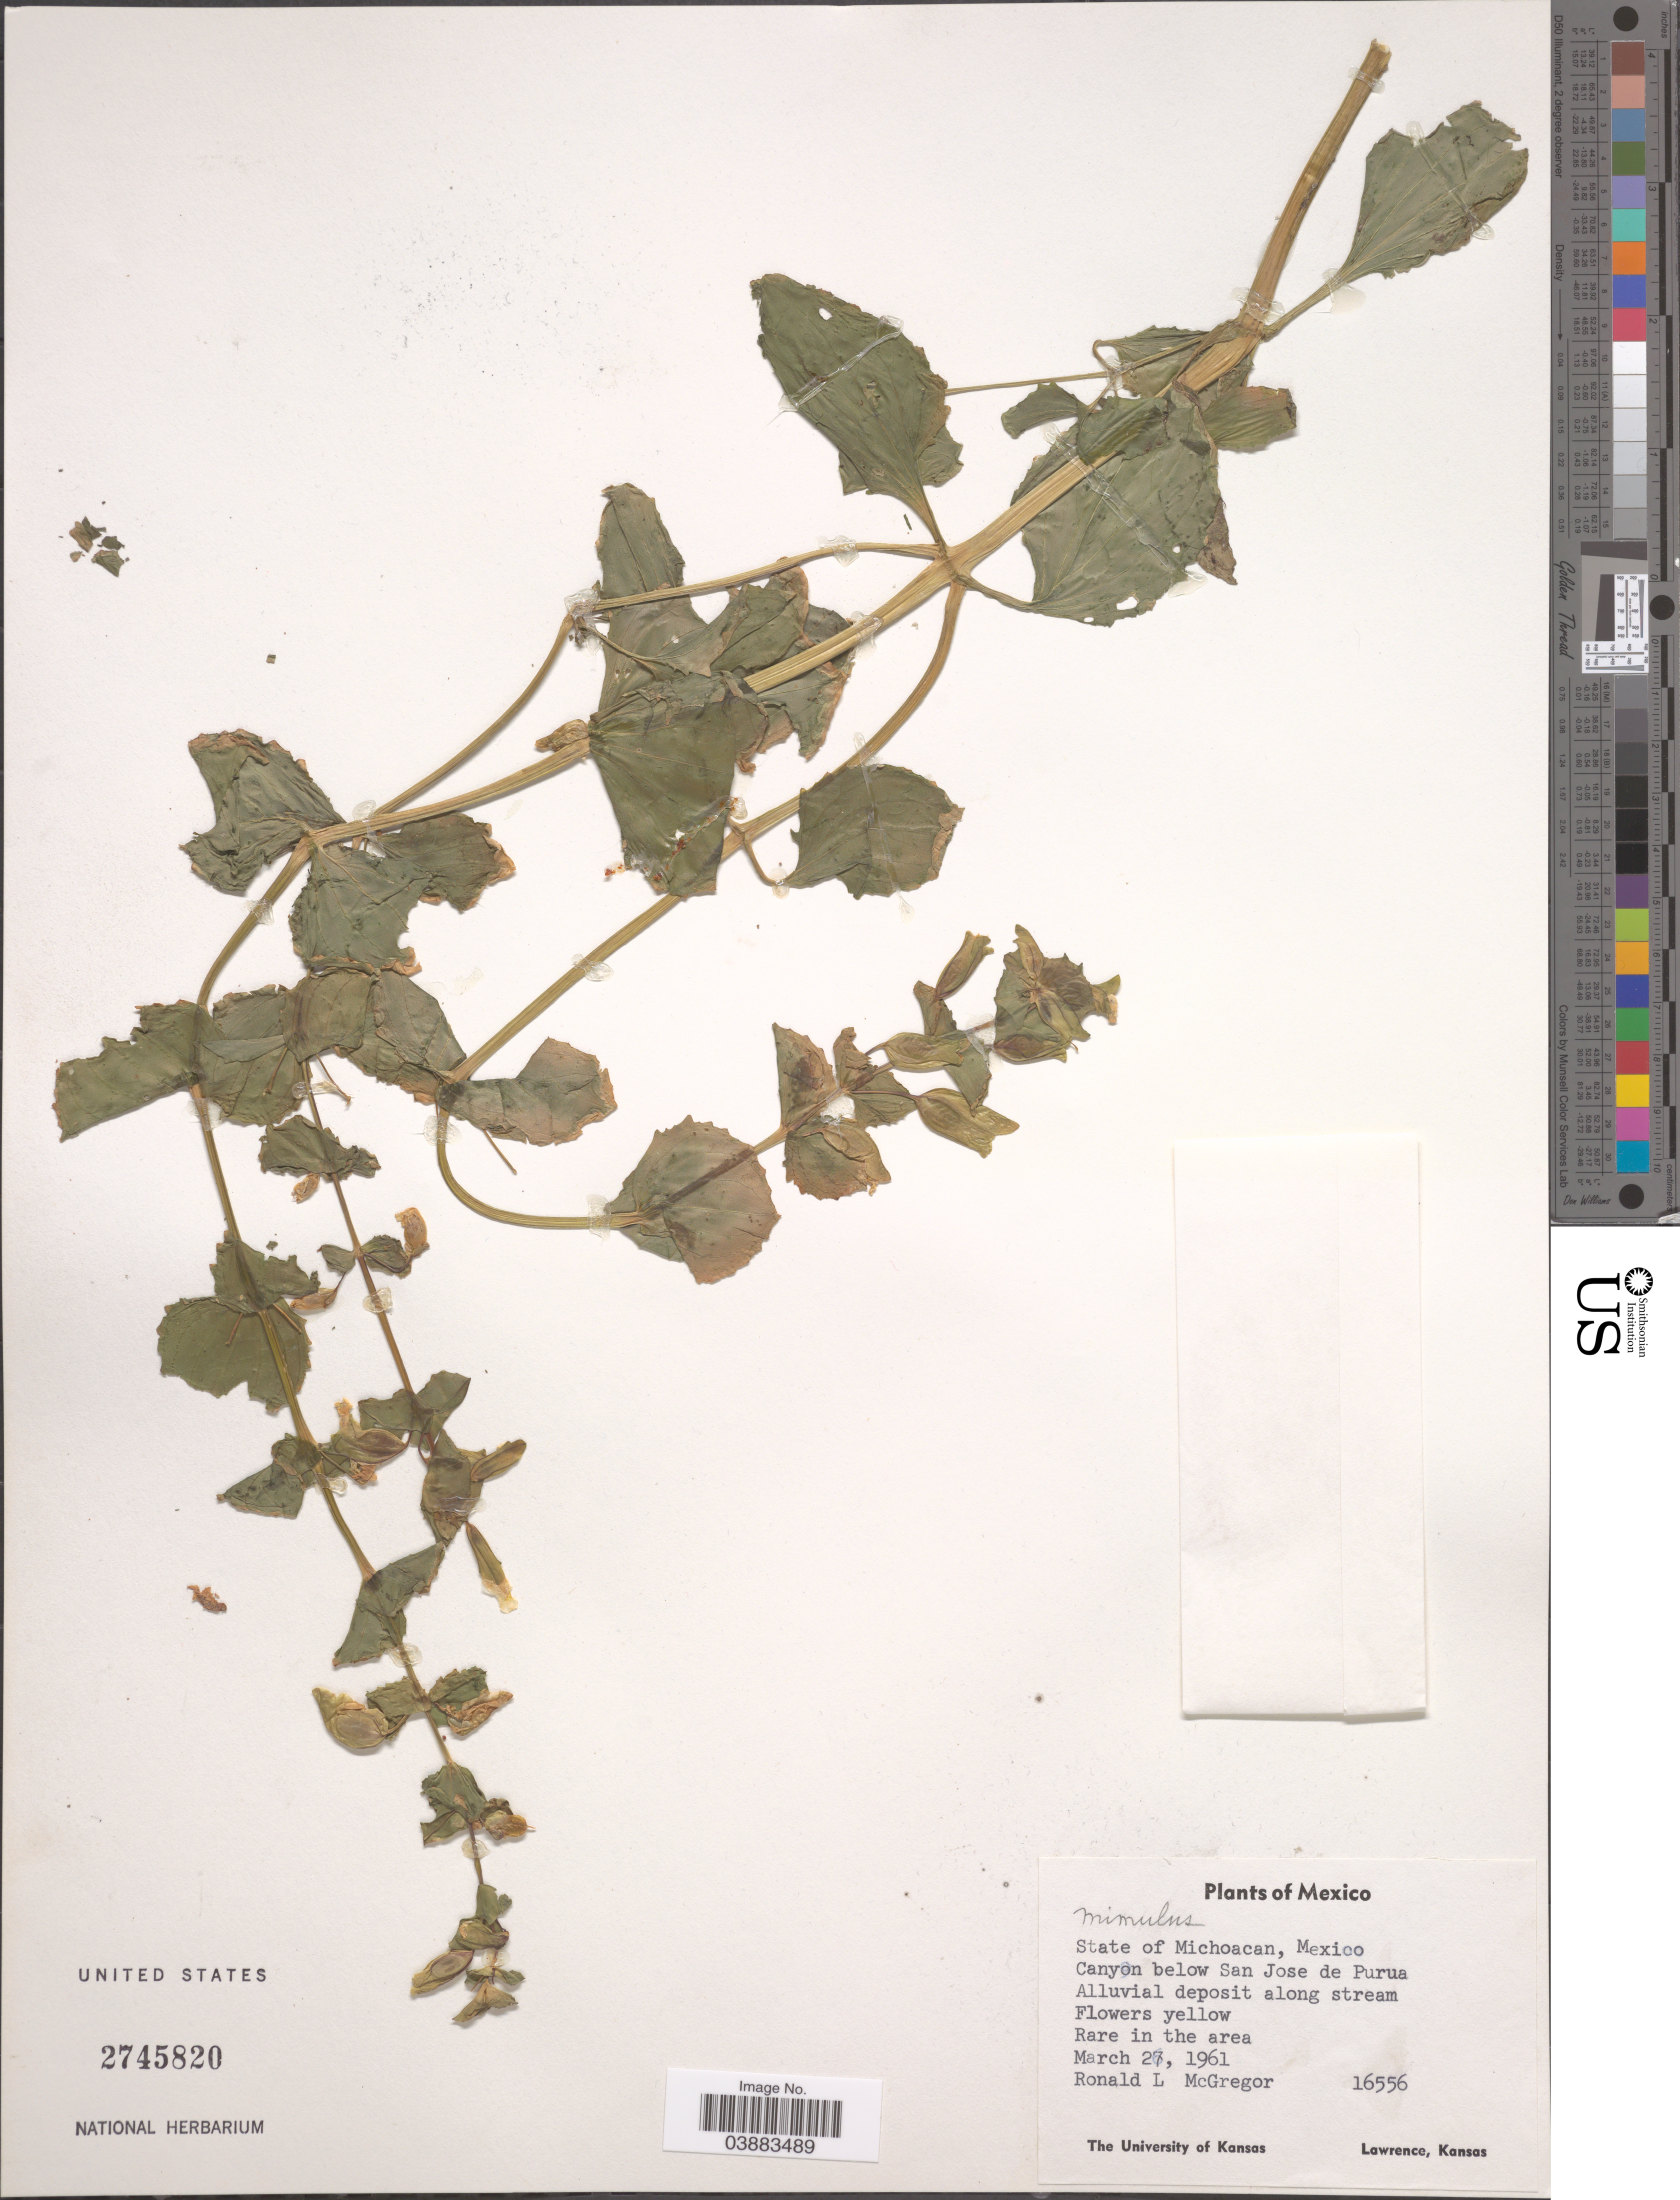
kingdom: Plantae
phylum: Tracheophyta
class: Magnoliopsida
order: Lamiales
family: Phrymaceae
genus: Mimulus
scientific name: Mimulus sp.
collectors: R. McGregor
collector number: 16556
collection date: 1961-03-27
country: Mexico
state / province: Michoacán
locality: Canyon below San Jose de Purua.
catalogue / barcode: US 2745820